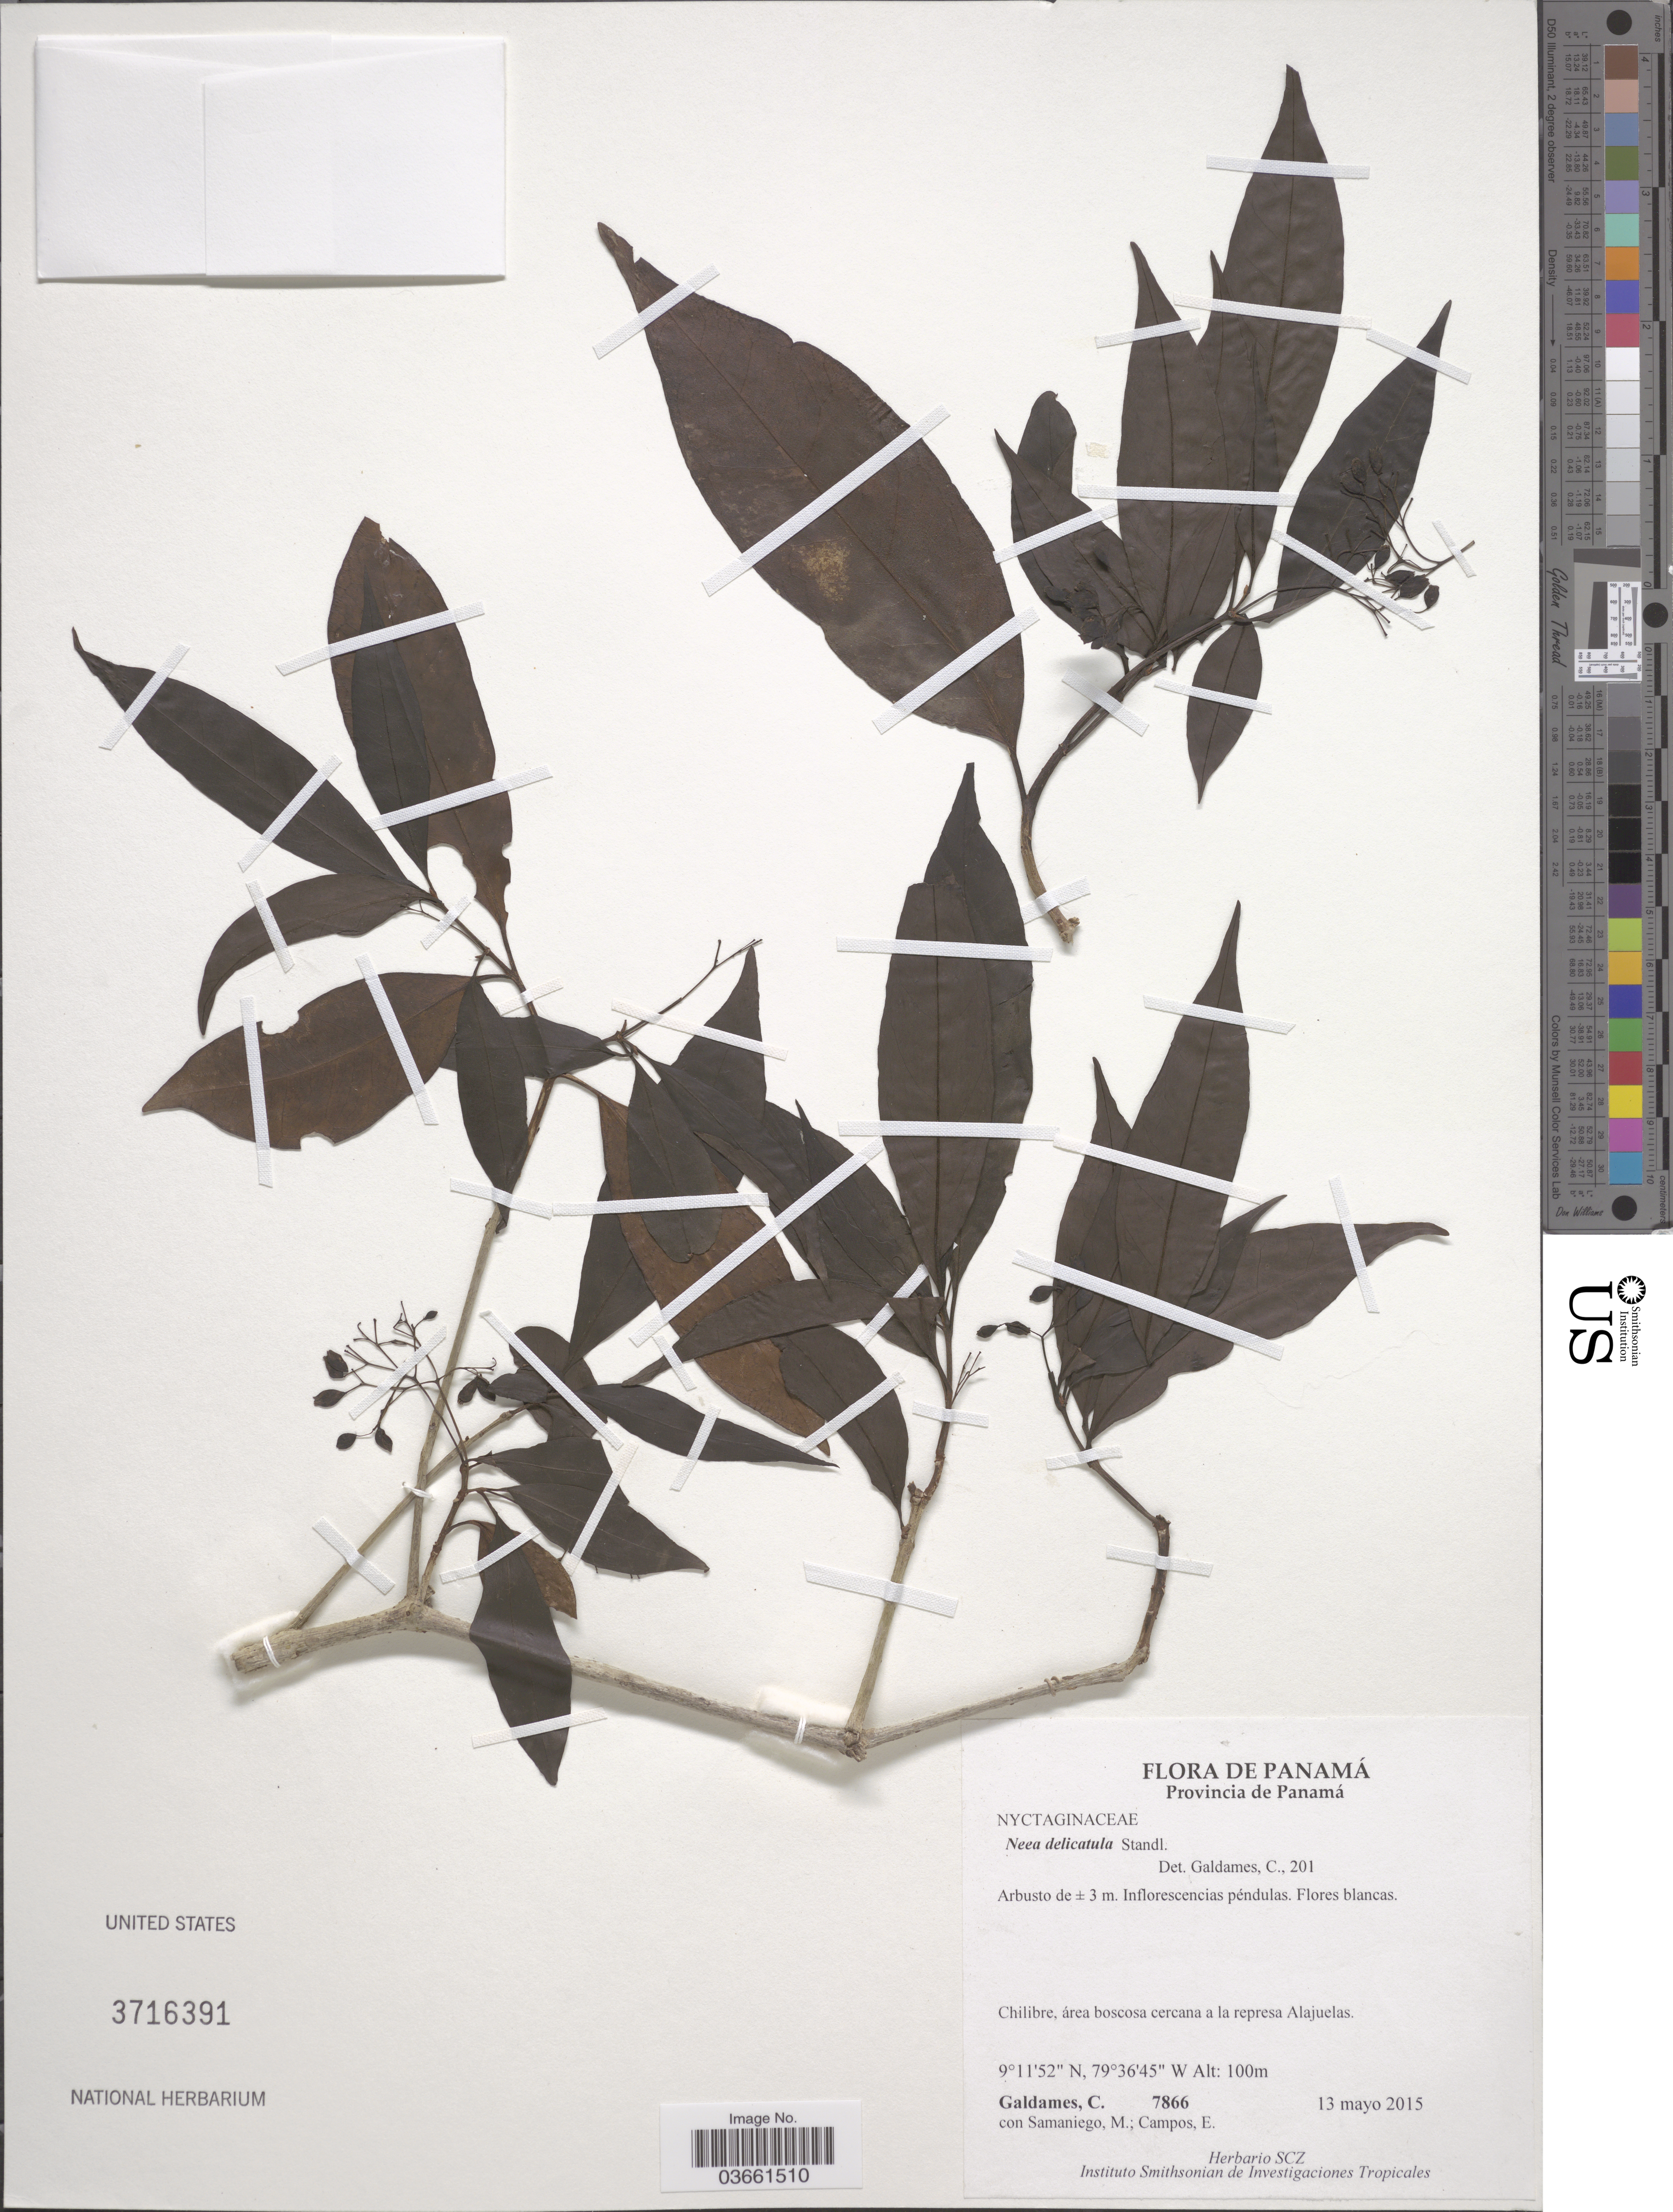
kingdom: Plantae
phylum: Tracheophyta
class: Magnoliopsida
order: Caryophyllales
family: Nyctaginaceae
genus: Neea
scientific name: Neea delicatula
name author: Standl.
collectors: C. Galdames, M. Samaniego & E. Campos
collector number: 7866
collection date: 2015-05-13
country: Panama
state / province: Panamá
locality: Chilibre, área boscosa cercana a la represa Alajuelas.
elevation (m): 100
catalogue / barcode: US 3716391